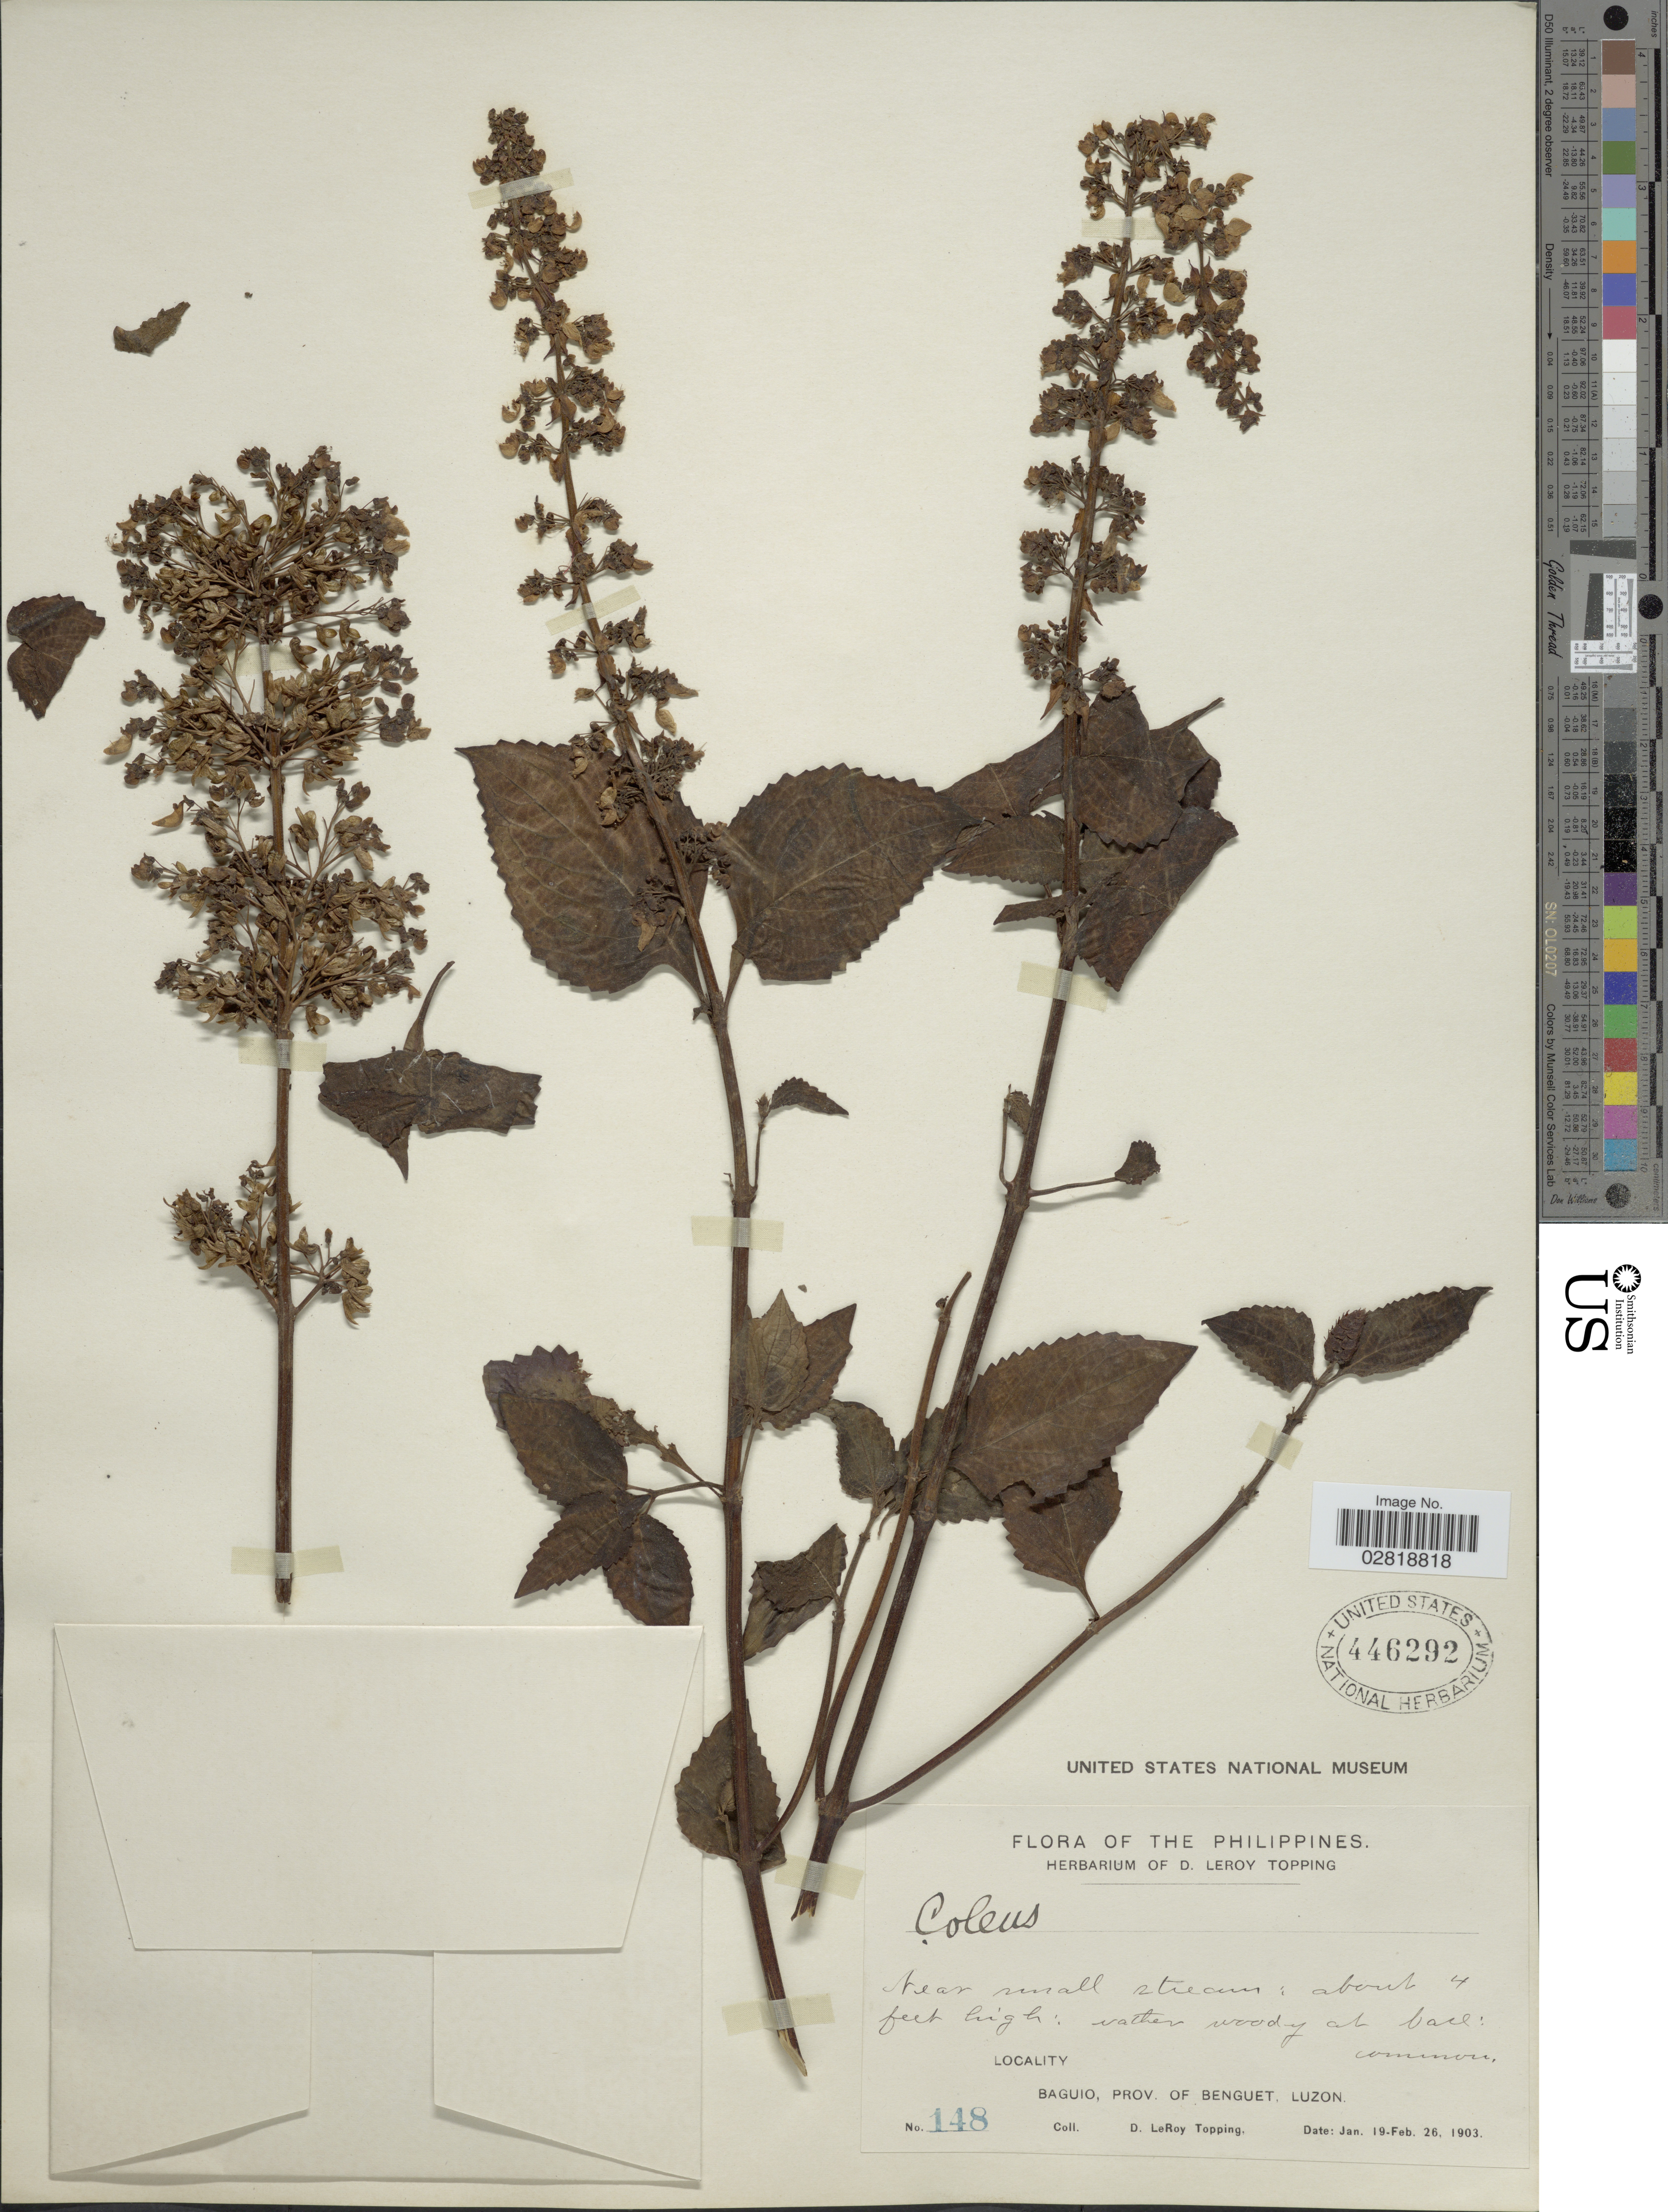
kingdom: Plantae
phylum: Tracheophyta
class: Magnoliopsida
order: Lamiales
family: Lamiaceae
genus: Plectranthus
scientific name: Plectranthus scutellarioides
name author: (L.) R. Br.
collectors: D. L. Topping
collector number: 148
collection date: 1903-01-19/1903-02-26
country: Philippines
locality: Baguio, Prov. of Benguet. Luzon.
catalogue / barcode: US 446292